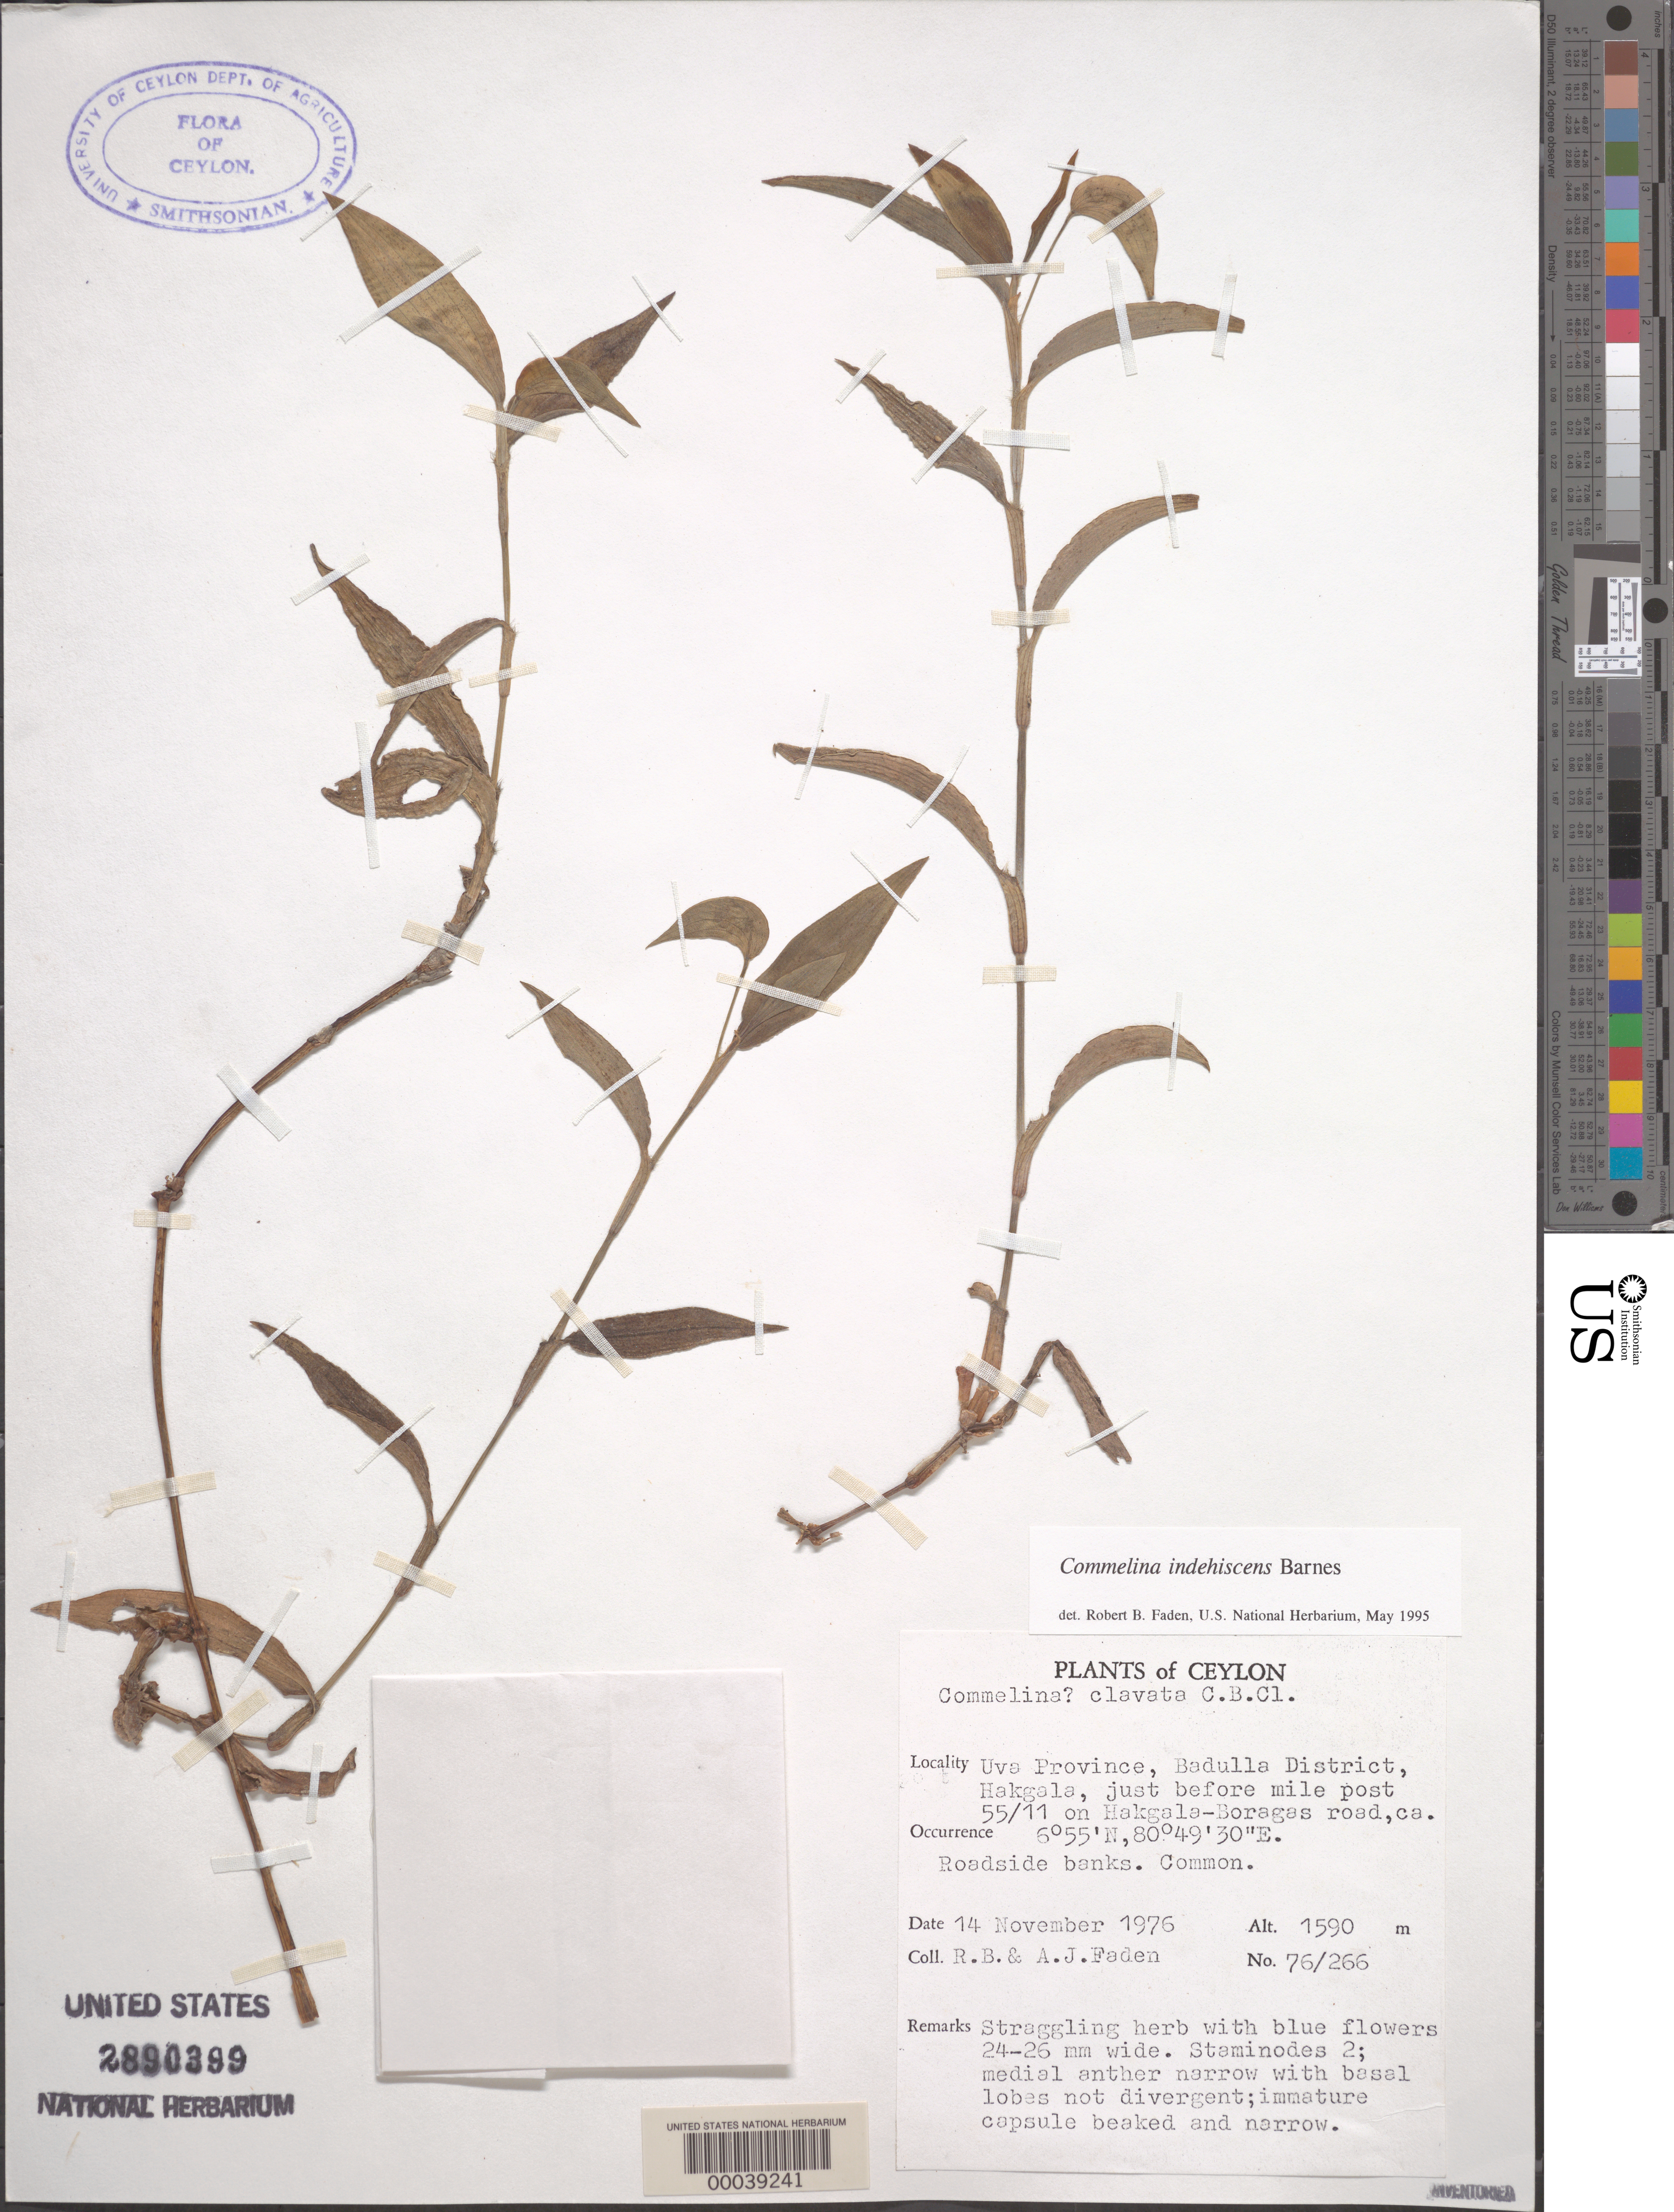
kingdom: Plantae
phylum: Tracheophyta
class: Liliopsida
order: Commelinales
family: Commelinaceae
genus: Commelina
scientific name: Commelina indehiscens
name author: E. Barnes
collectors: R. B. Faden & A. J. Faden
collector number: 76/266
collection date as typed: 14 Nov 1976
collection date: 1976-11-14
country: Sri Lanka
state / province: Uva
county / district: Badulla Dist.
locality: Hakgala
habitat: Roadside banks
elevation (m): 1590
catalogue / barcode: US 2890399